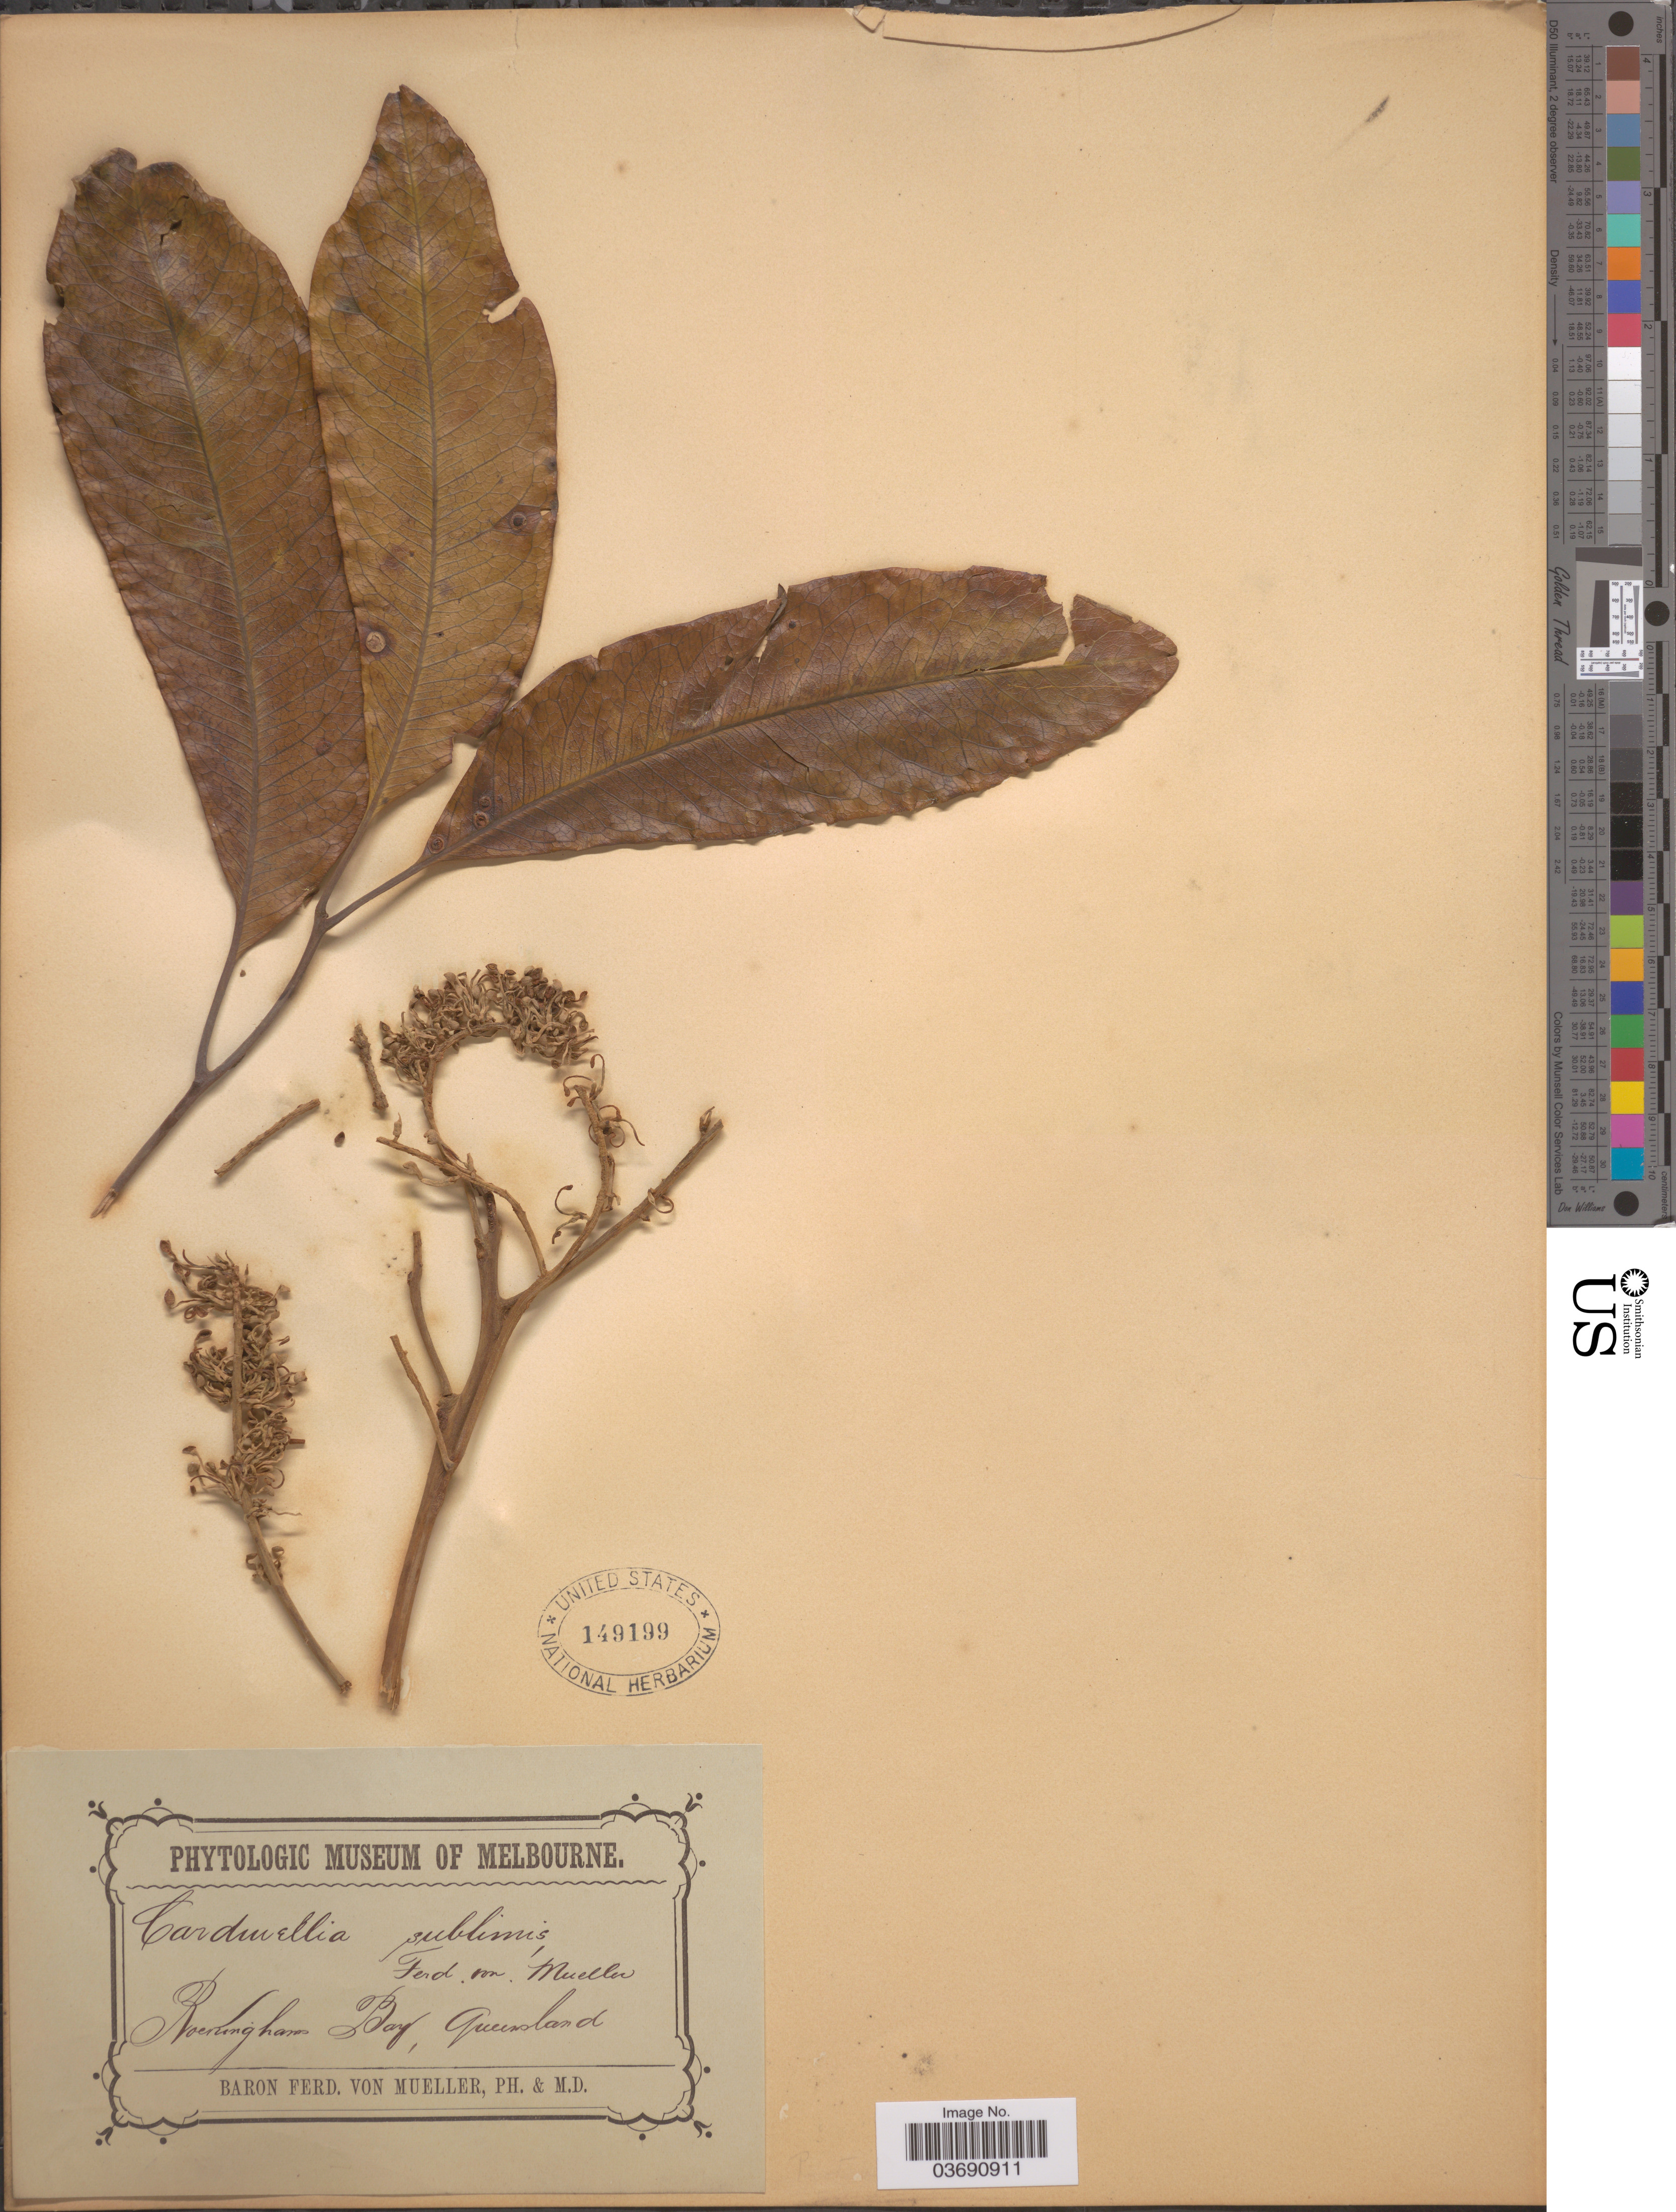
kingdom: Plantae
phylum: Tracheophyta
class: Magnoliopsida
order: Proteales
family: Proteaceae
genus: Cardwellia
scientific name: Cardwellia sublimis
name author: F. Muell.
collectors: F. Mueller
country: Australia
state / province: Queensland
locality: Rockingham Bay.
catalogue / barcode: US 149199